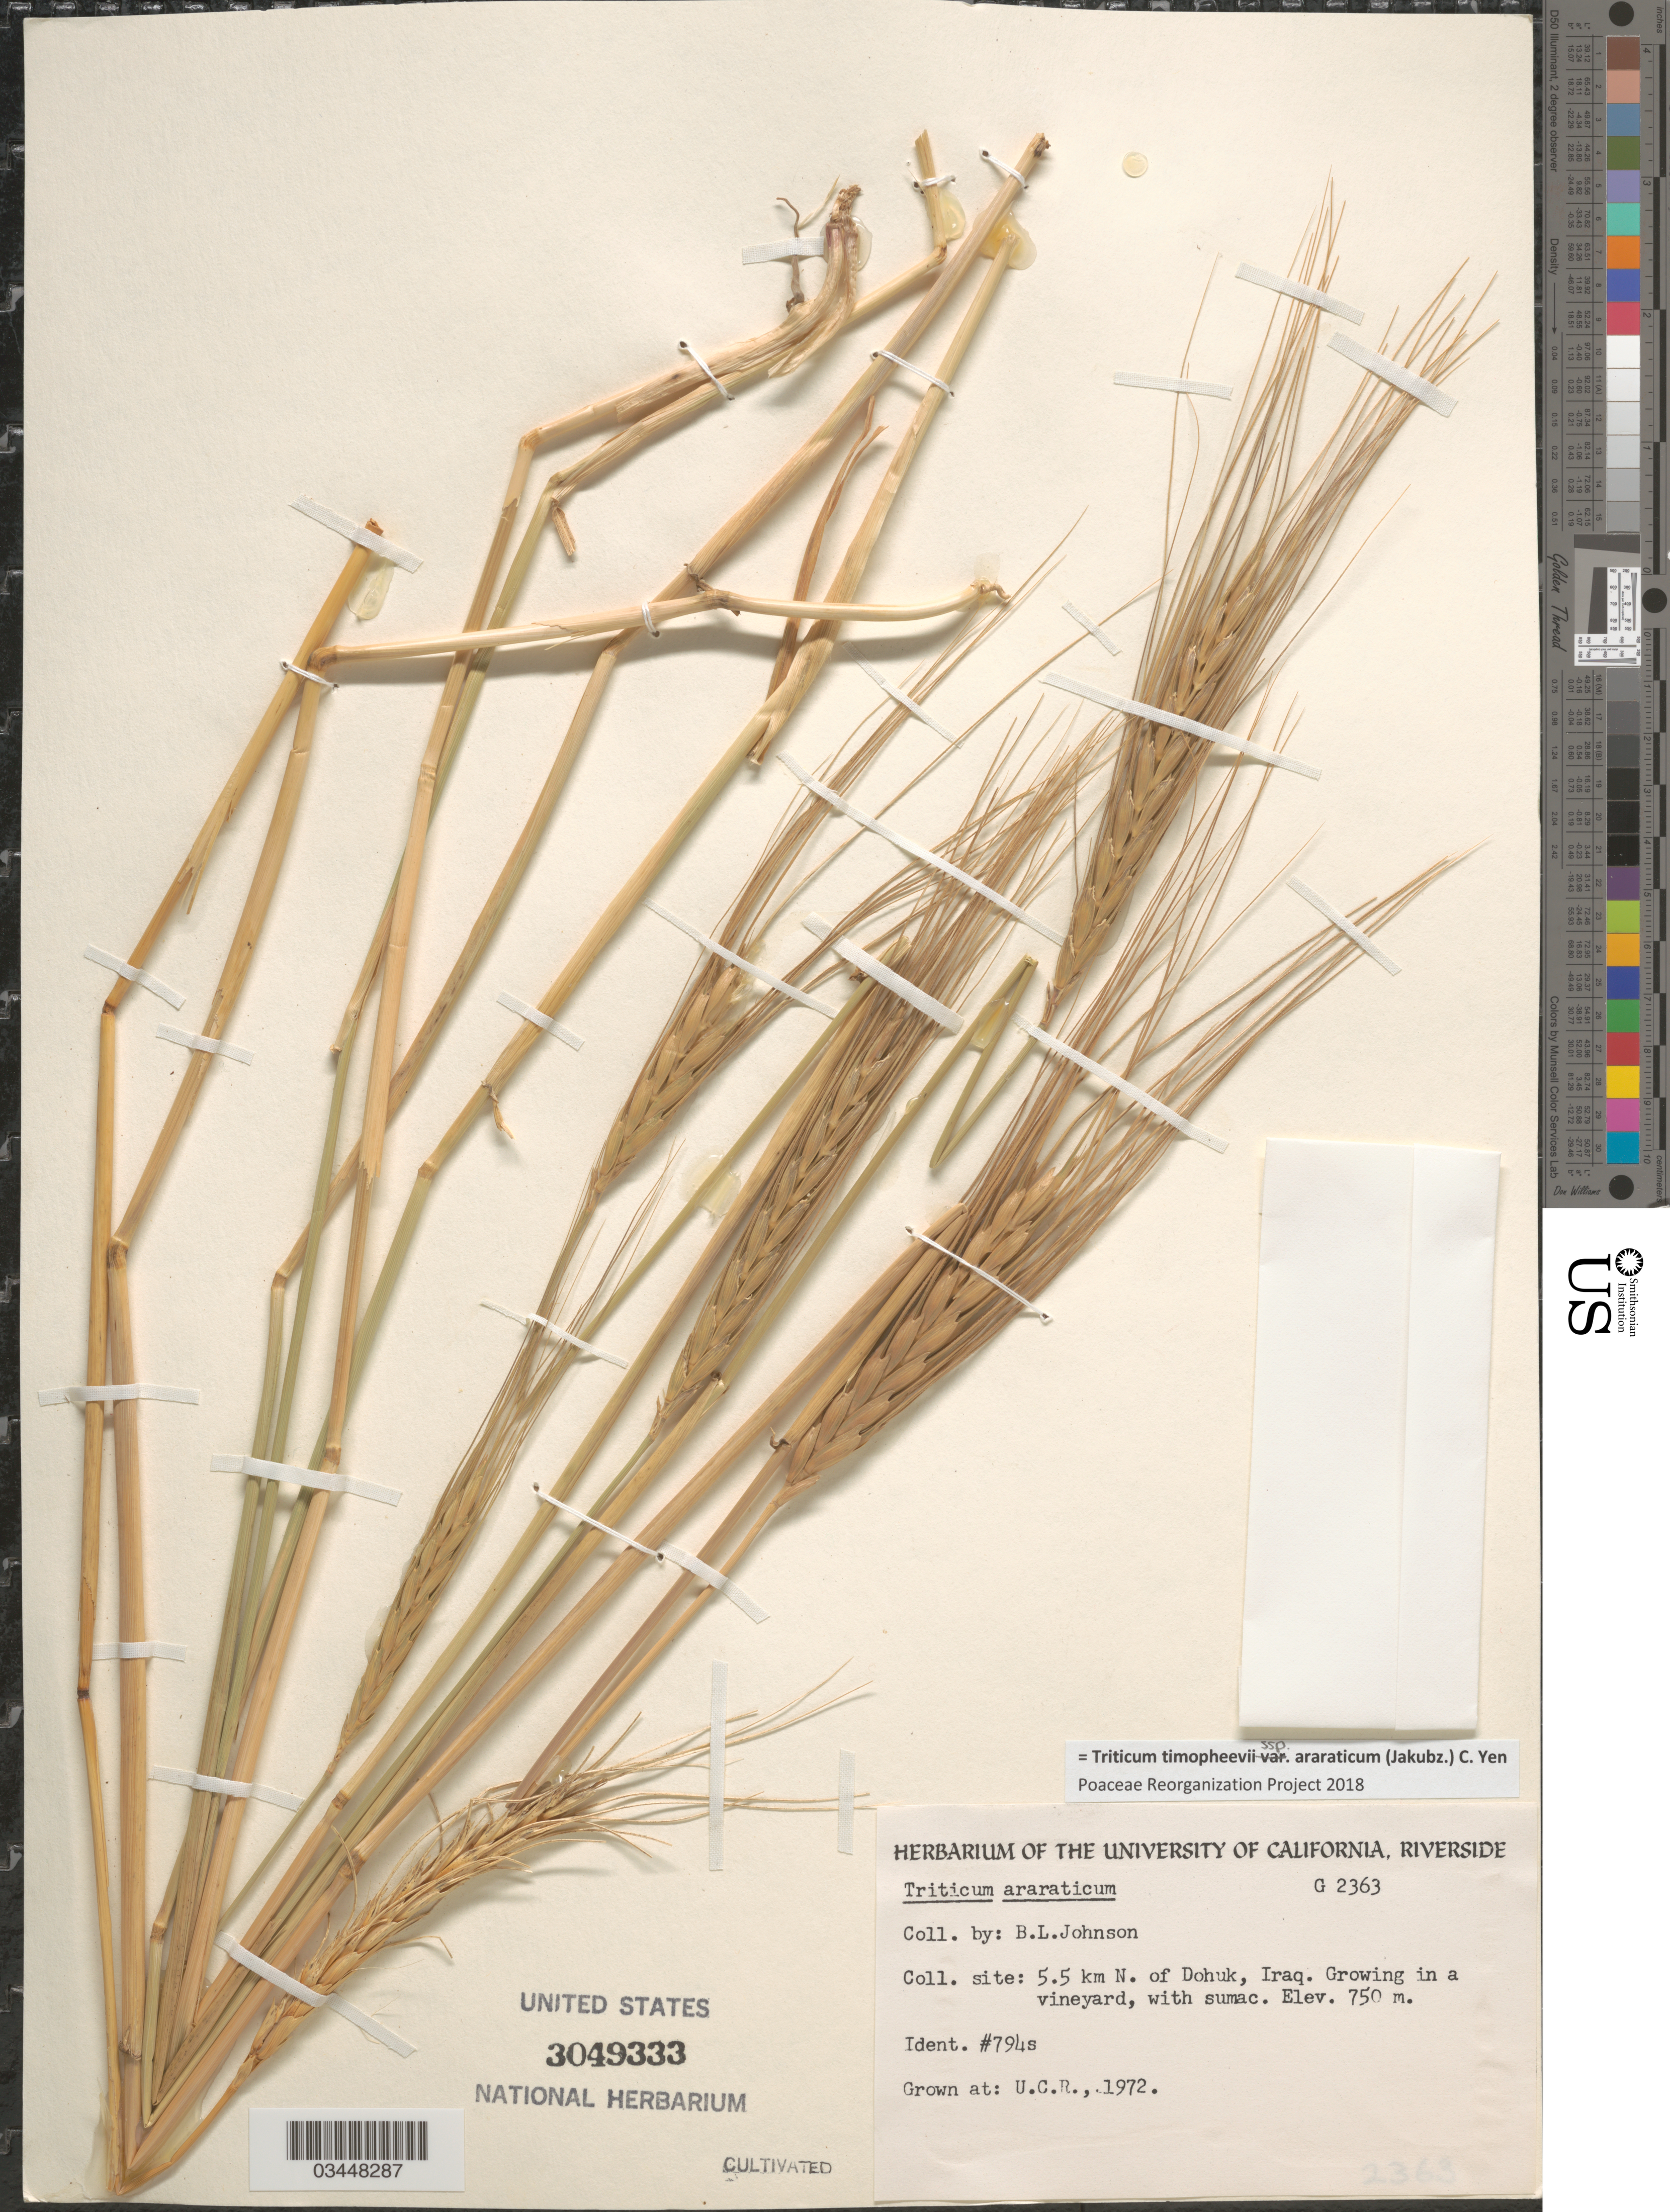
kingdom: Plantae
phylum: Tracheophyta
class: Liliopsida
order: Poales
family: Poaceae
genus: Triticum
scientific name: Triticum timopheevii subsp. araraticum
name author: (Jakubz.) C. Yen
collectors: ex herb. Univ. of California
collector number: G2363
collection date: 1972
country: United States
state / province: California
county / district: Riverside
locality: U.C.R.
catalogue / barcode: US 3049333